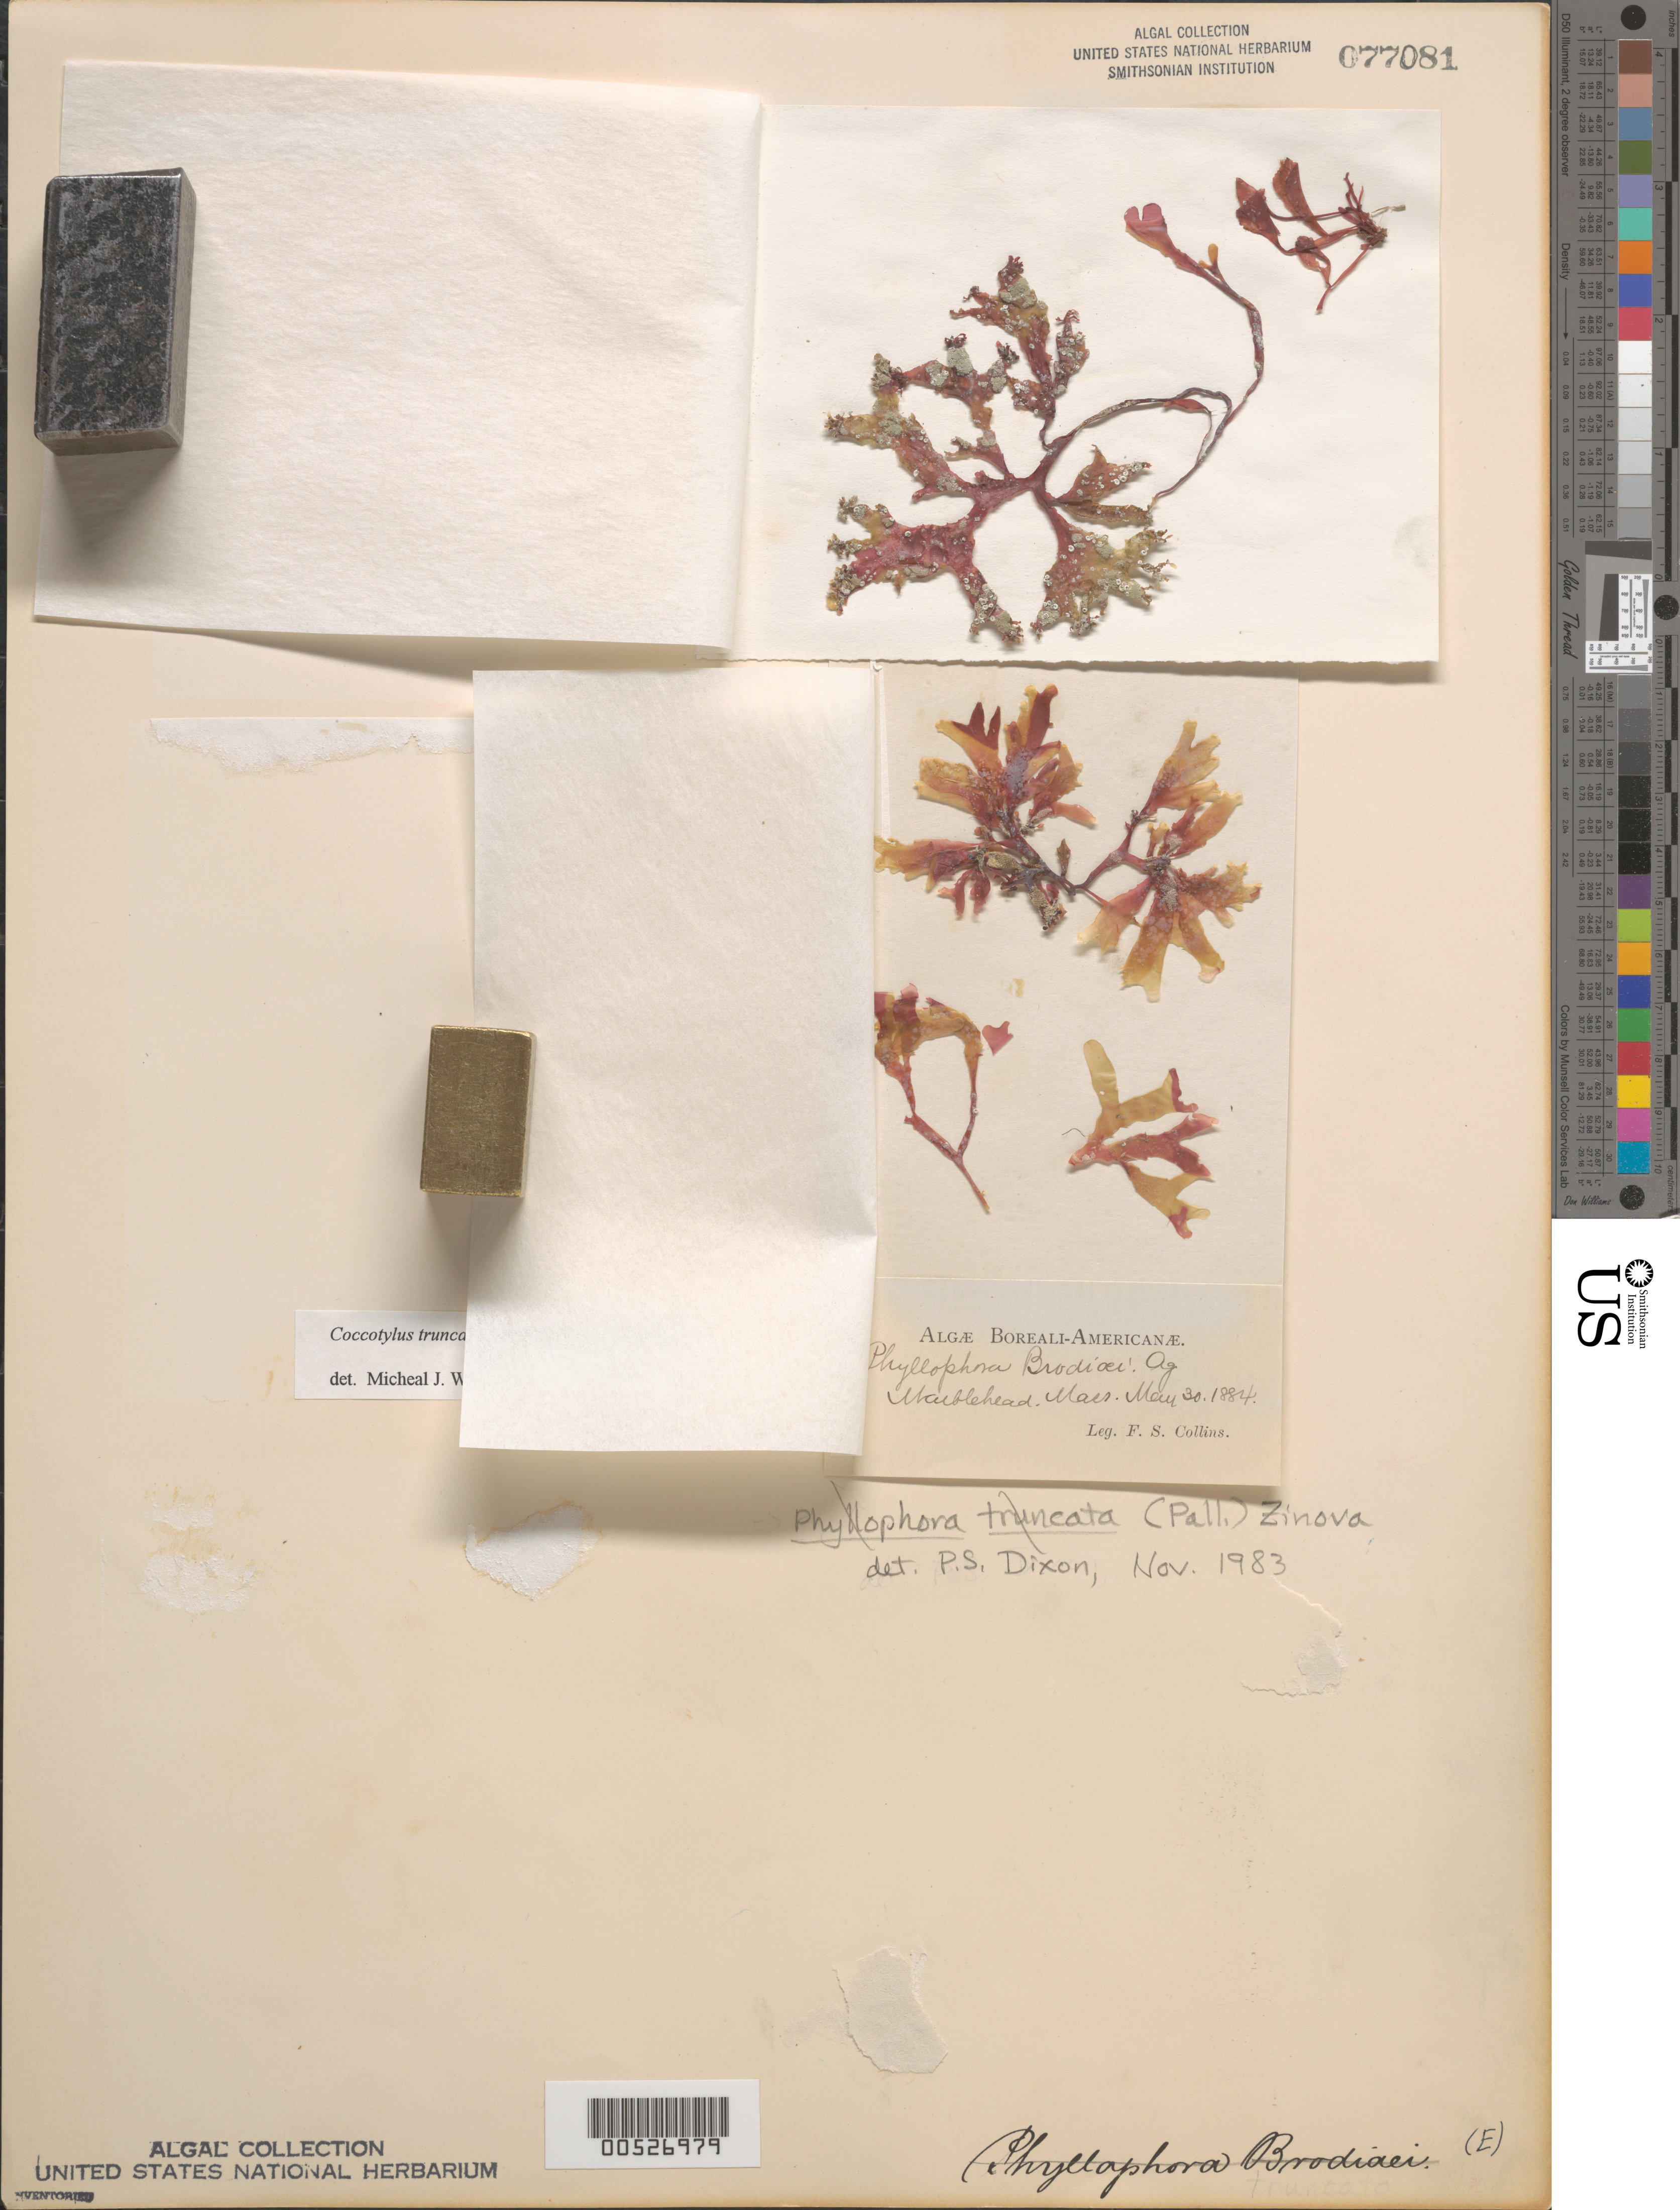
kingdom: Plantae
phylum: Rhodophyta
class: Florideophyceae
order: Gigartinales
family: Phyllophoraceae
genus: Coccotylus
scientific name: Coccotylus truncatus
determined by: Wynne, M. J.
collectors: F. Collins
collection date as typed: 30 May 1884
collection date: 1884-05-30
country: United States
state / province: Massachusetts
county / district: Essex County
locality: Marblehead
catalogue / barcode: US 77081